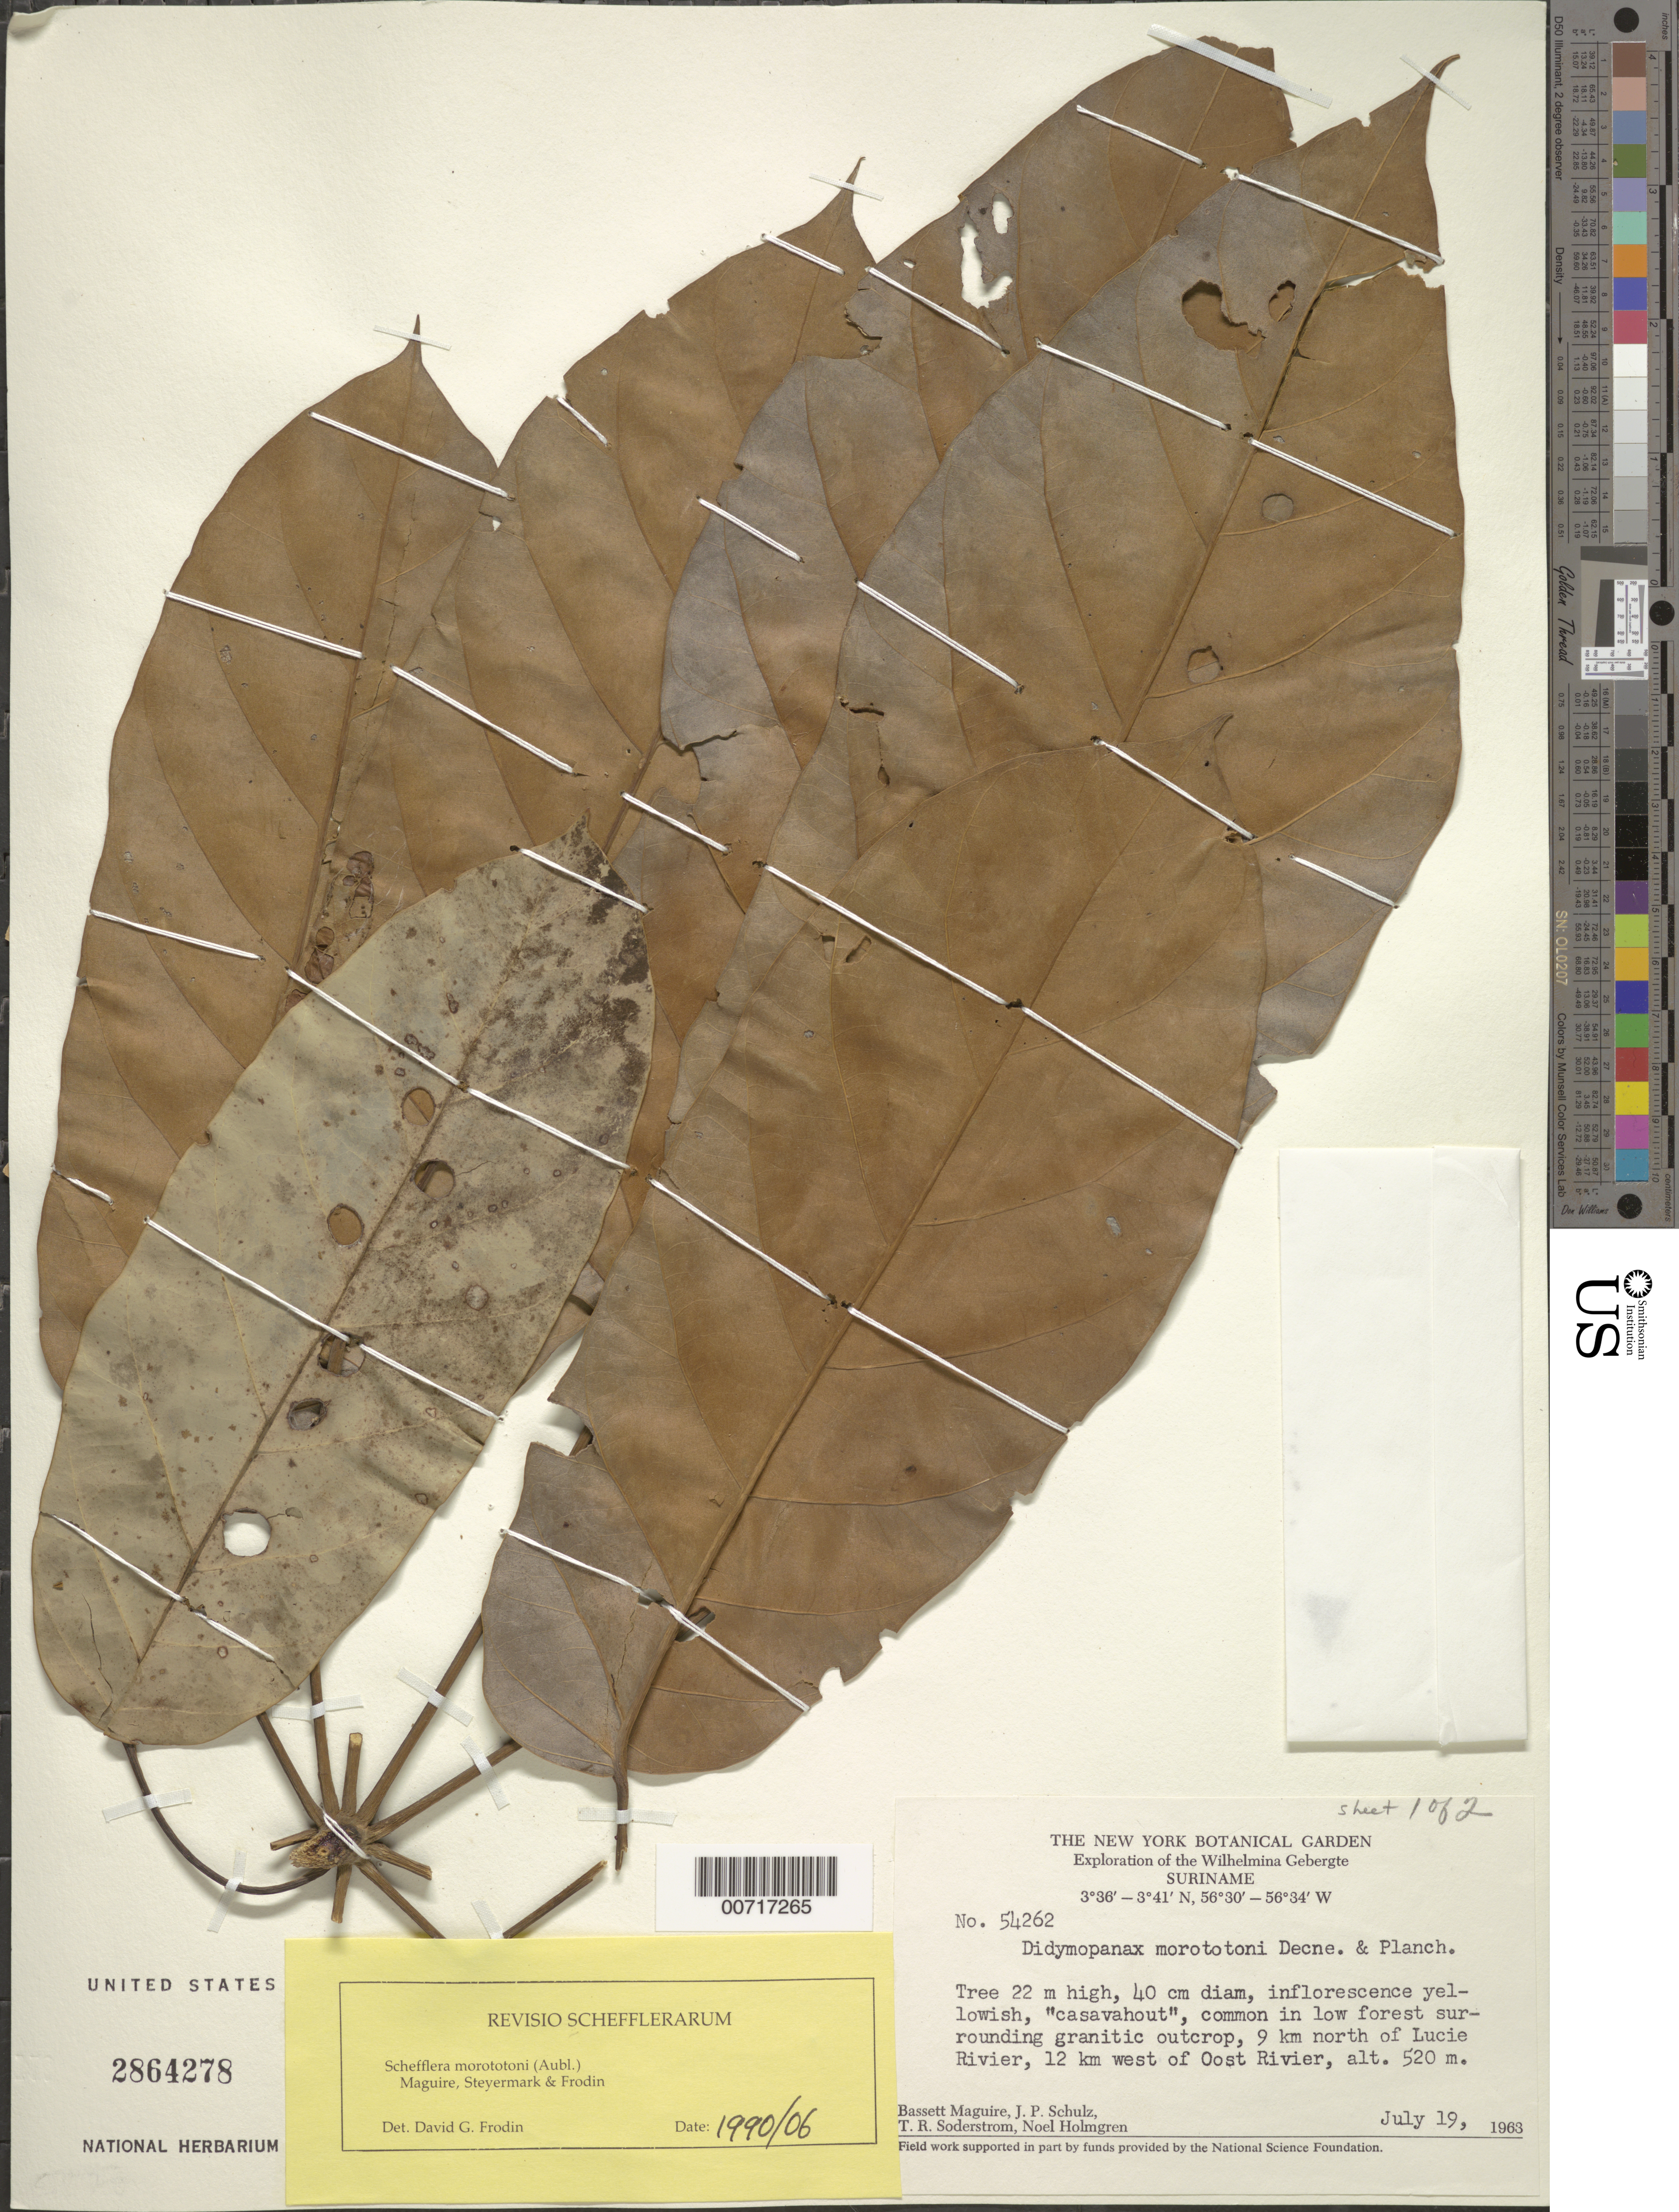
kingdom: Plantae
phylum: Tracheophyta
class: Magnoliopsida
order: Apiales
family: Araliaceae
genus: Schefflera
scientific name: Schefflera morototoni (Aubl.) Maguire, Steyerm. & Frodin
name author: (Aubl.) Maguire et al.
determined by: Frodin, D. G.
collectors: B. Maguire, J. P. Schulz, T. R. Soderstrom & N. H. Holmgren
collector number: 54262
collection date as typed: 19-Jul-63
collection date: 1963-07-19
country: Suriname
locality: Lucie R., 9 km N of and 12 km W of Oost R., Wilhelmina Gebergte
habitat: Low forest surrounding granitic outcrop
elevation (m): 520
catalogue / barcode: US 2864278